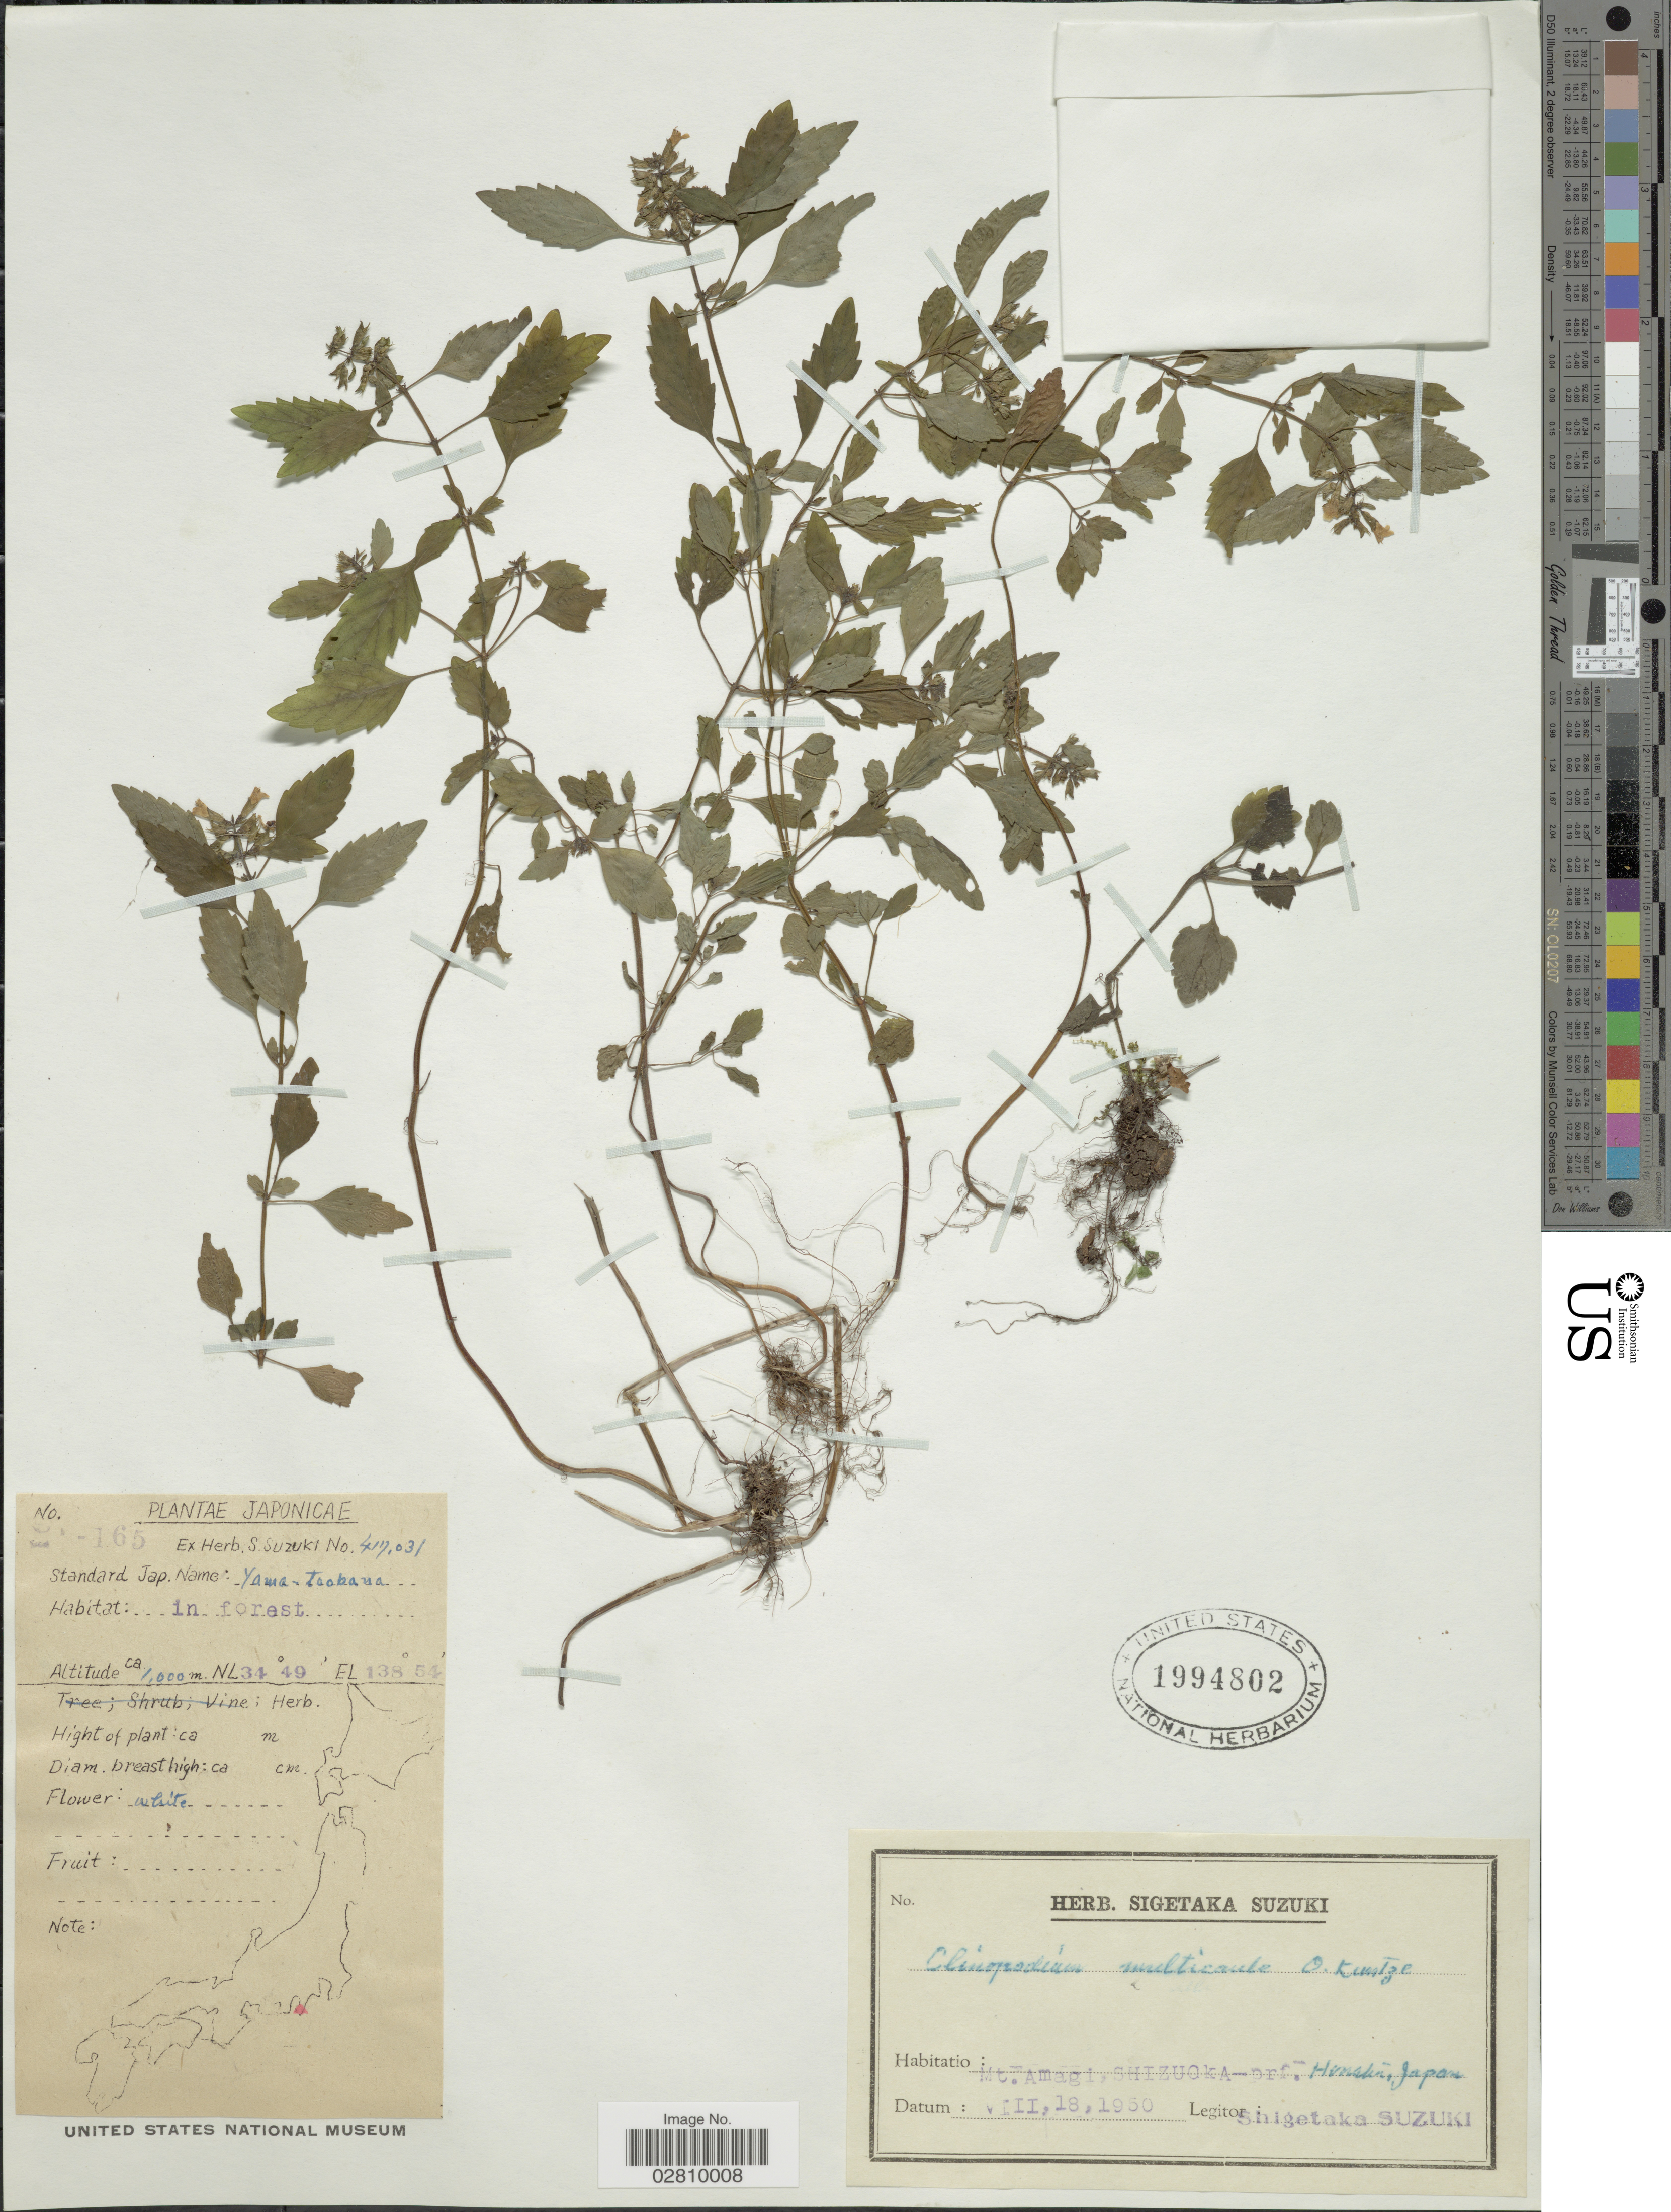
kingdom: Plantae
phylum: Tracheophyta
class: Magnoliopsida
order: Lamiales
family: Lamiaceae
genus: Calamintha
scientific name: Calamintha multicaulis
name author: Maxim.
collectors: S. Suzuki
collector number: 165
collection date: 1950-08-18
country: Japan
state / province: Sizuoka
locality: Mt. Amagi, Shizuoka-prf. Honshú.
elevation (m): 1000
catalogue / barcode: US 1994802